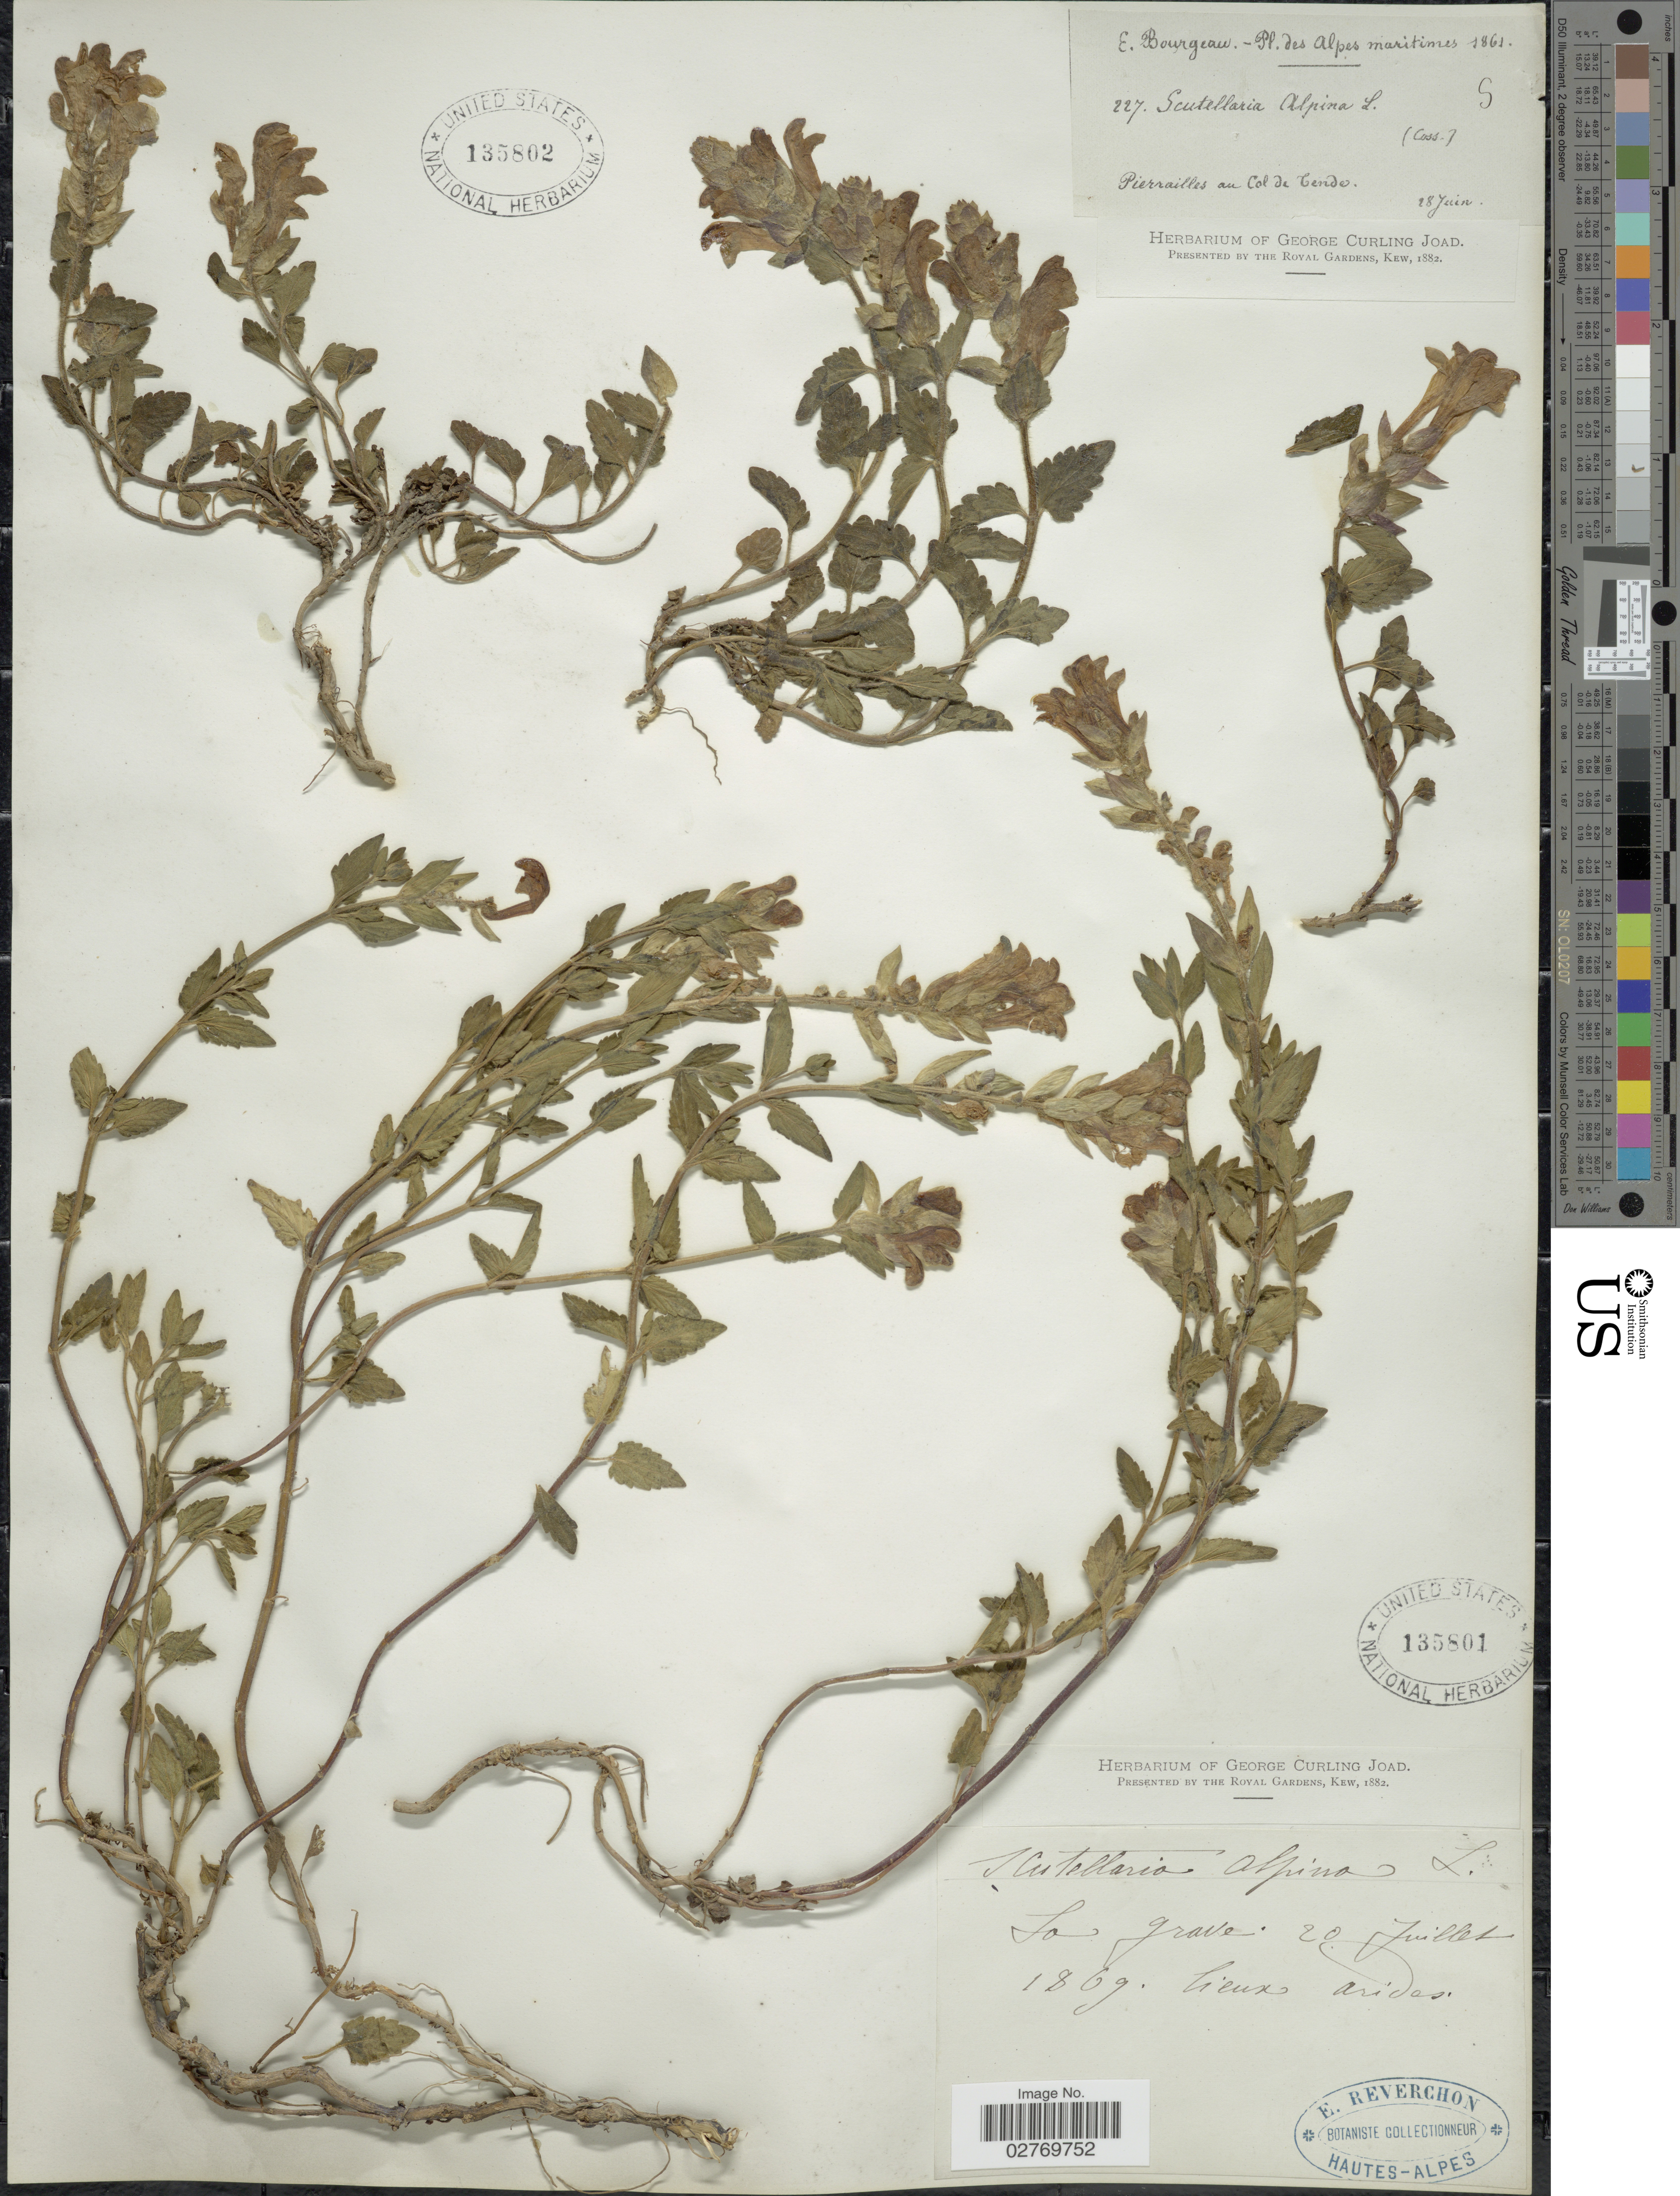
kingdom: Plantae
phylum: Tracheophyta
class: Magnoliopsida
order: Lamiales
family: Lamiaceae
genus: Scutellaria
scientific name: Scutellaria alpina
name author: L.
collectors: E. Reverchon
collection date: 1869-07-20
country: France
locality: La Grave.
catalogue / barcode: US 135801